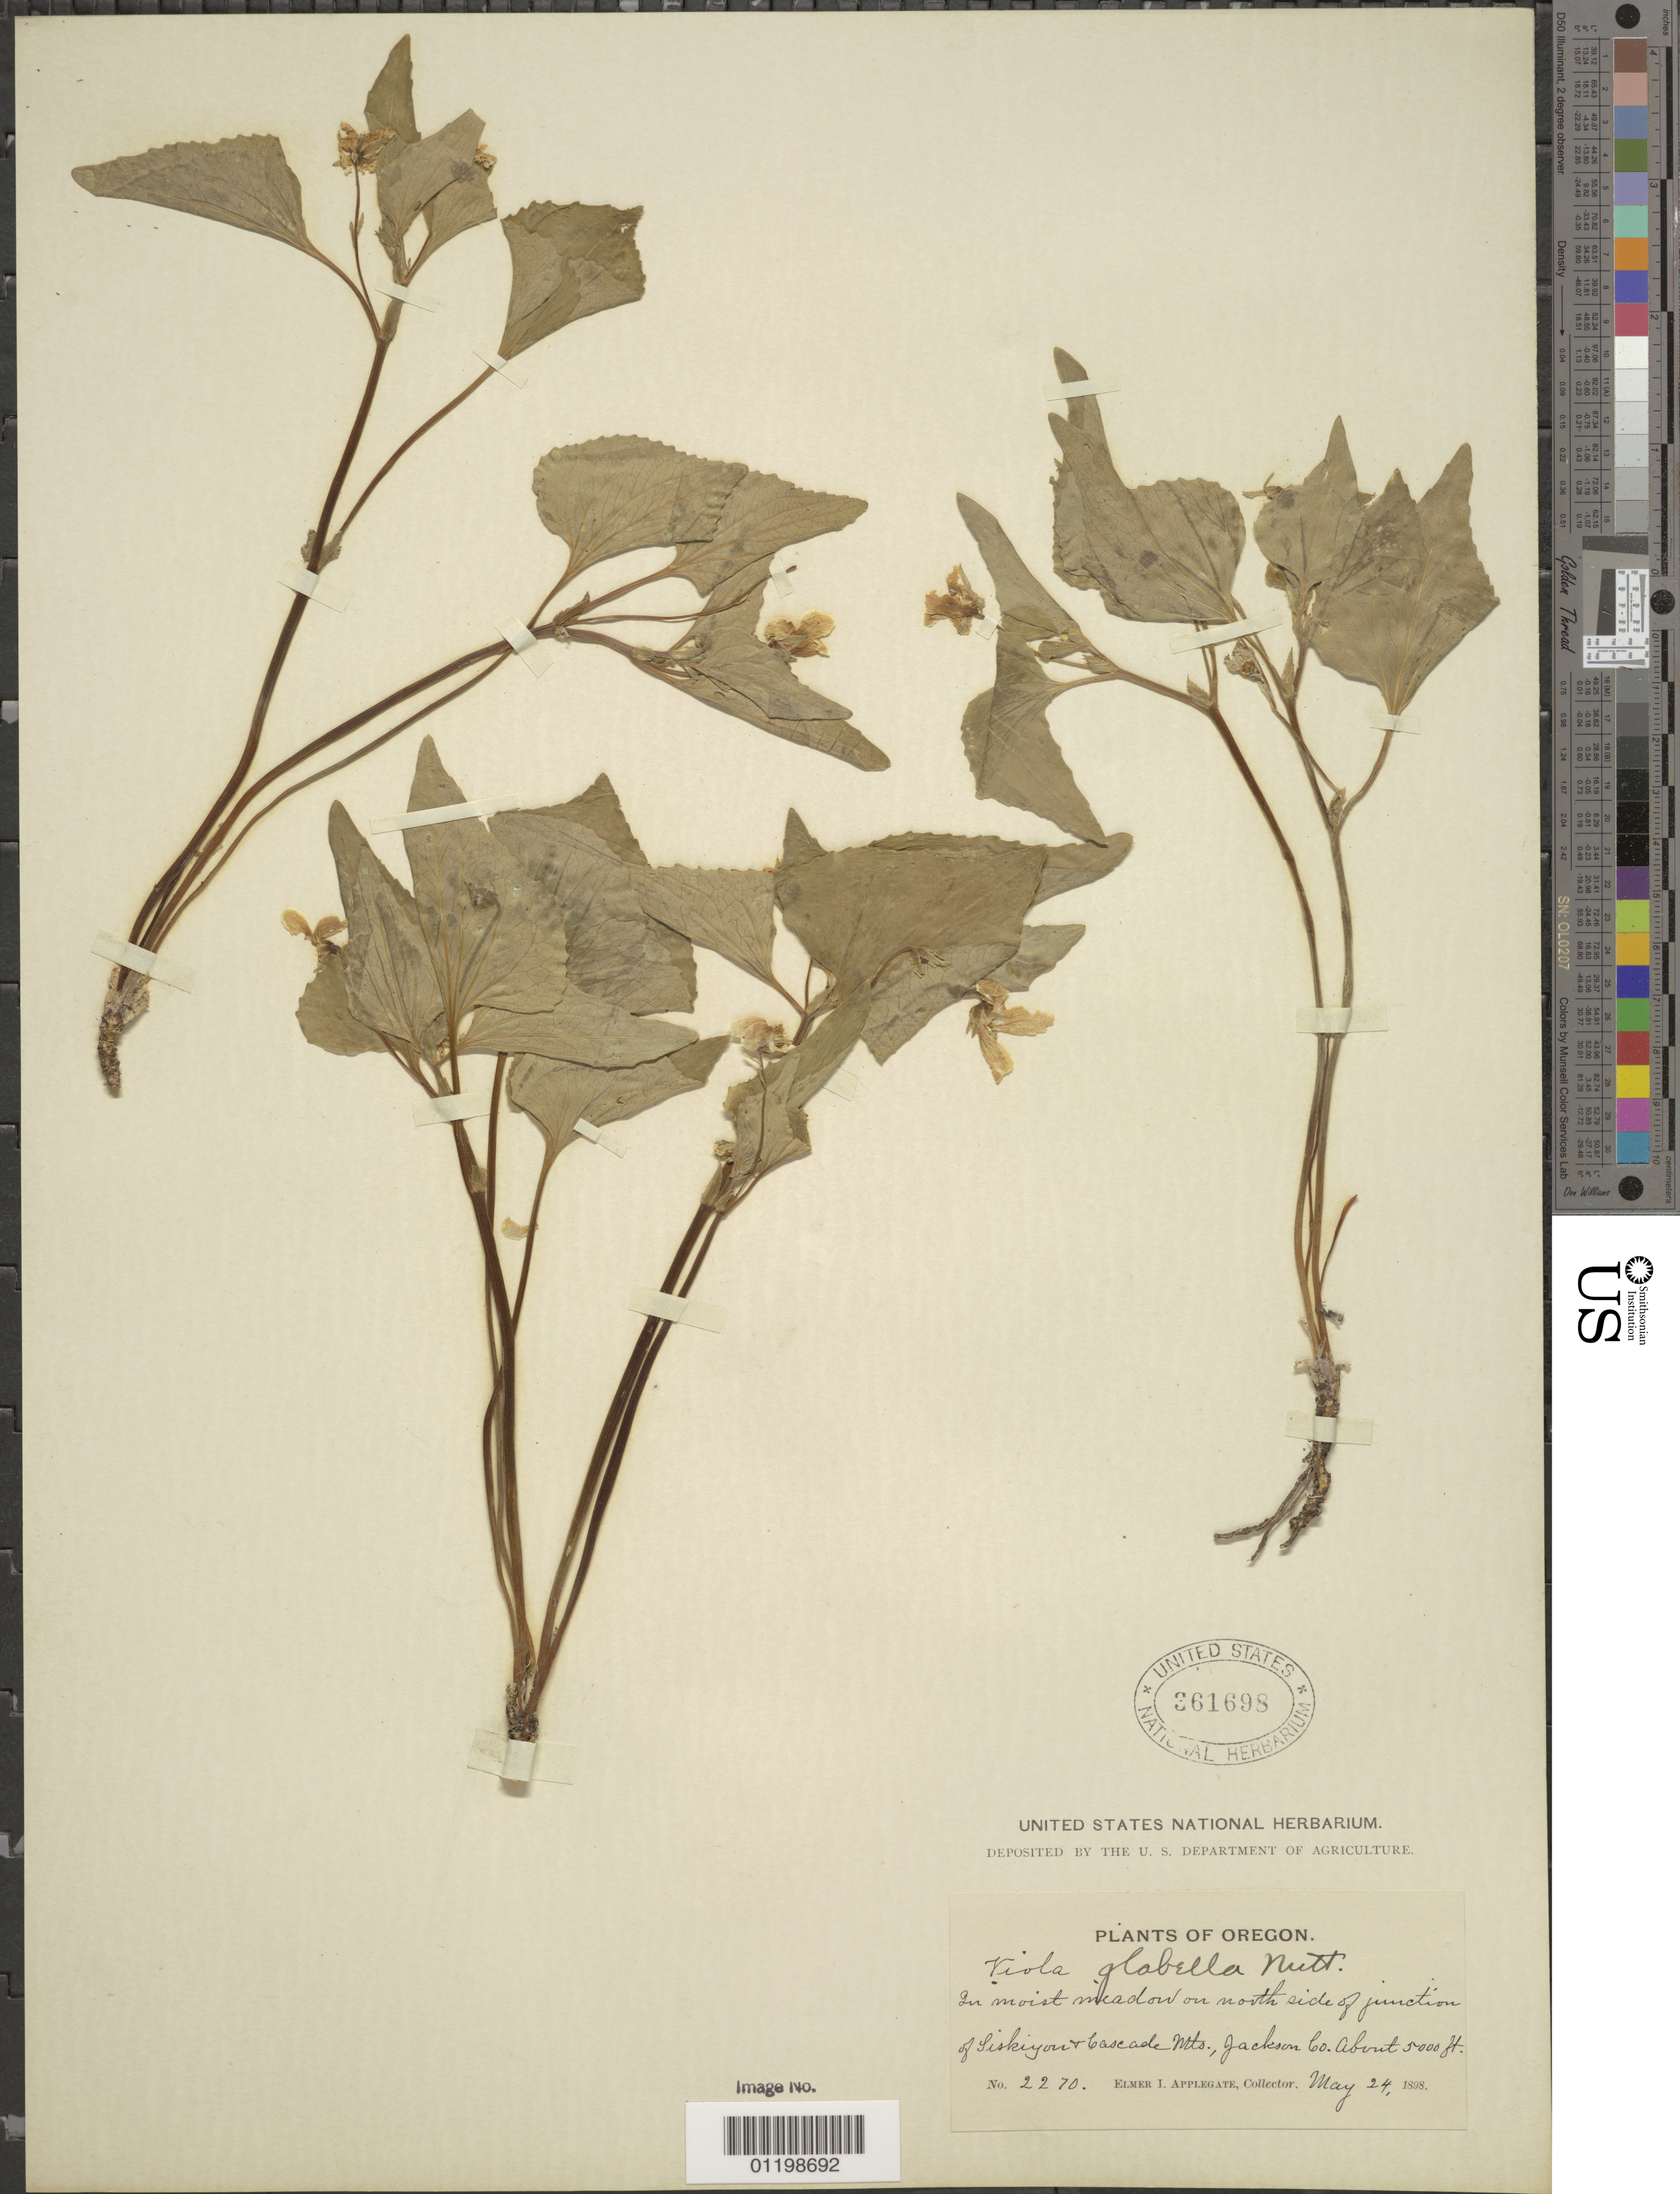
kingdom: Plantae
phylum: Tracheophyta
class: Magnoliopsida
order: Malpighiales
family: Violaceae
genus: Viola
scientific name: Viola glabella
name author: Nutt.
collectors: E. I. Applegate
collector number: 2270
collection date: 1898-05-24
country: United States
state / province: Oregon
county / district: Jackson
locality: in moist meadow on north side of junction of Siskiyon and Cascade Mts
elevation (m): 1524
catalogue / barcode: US 361698